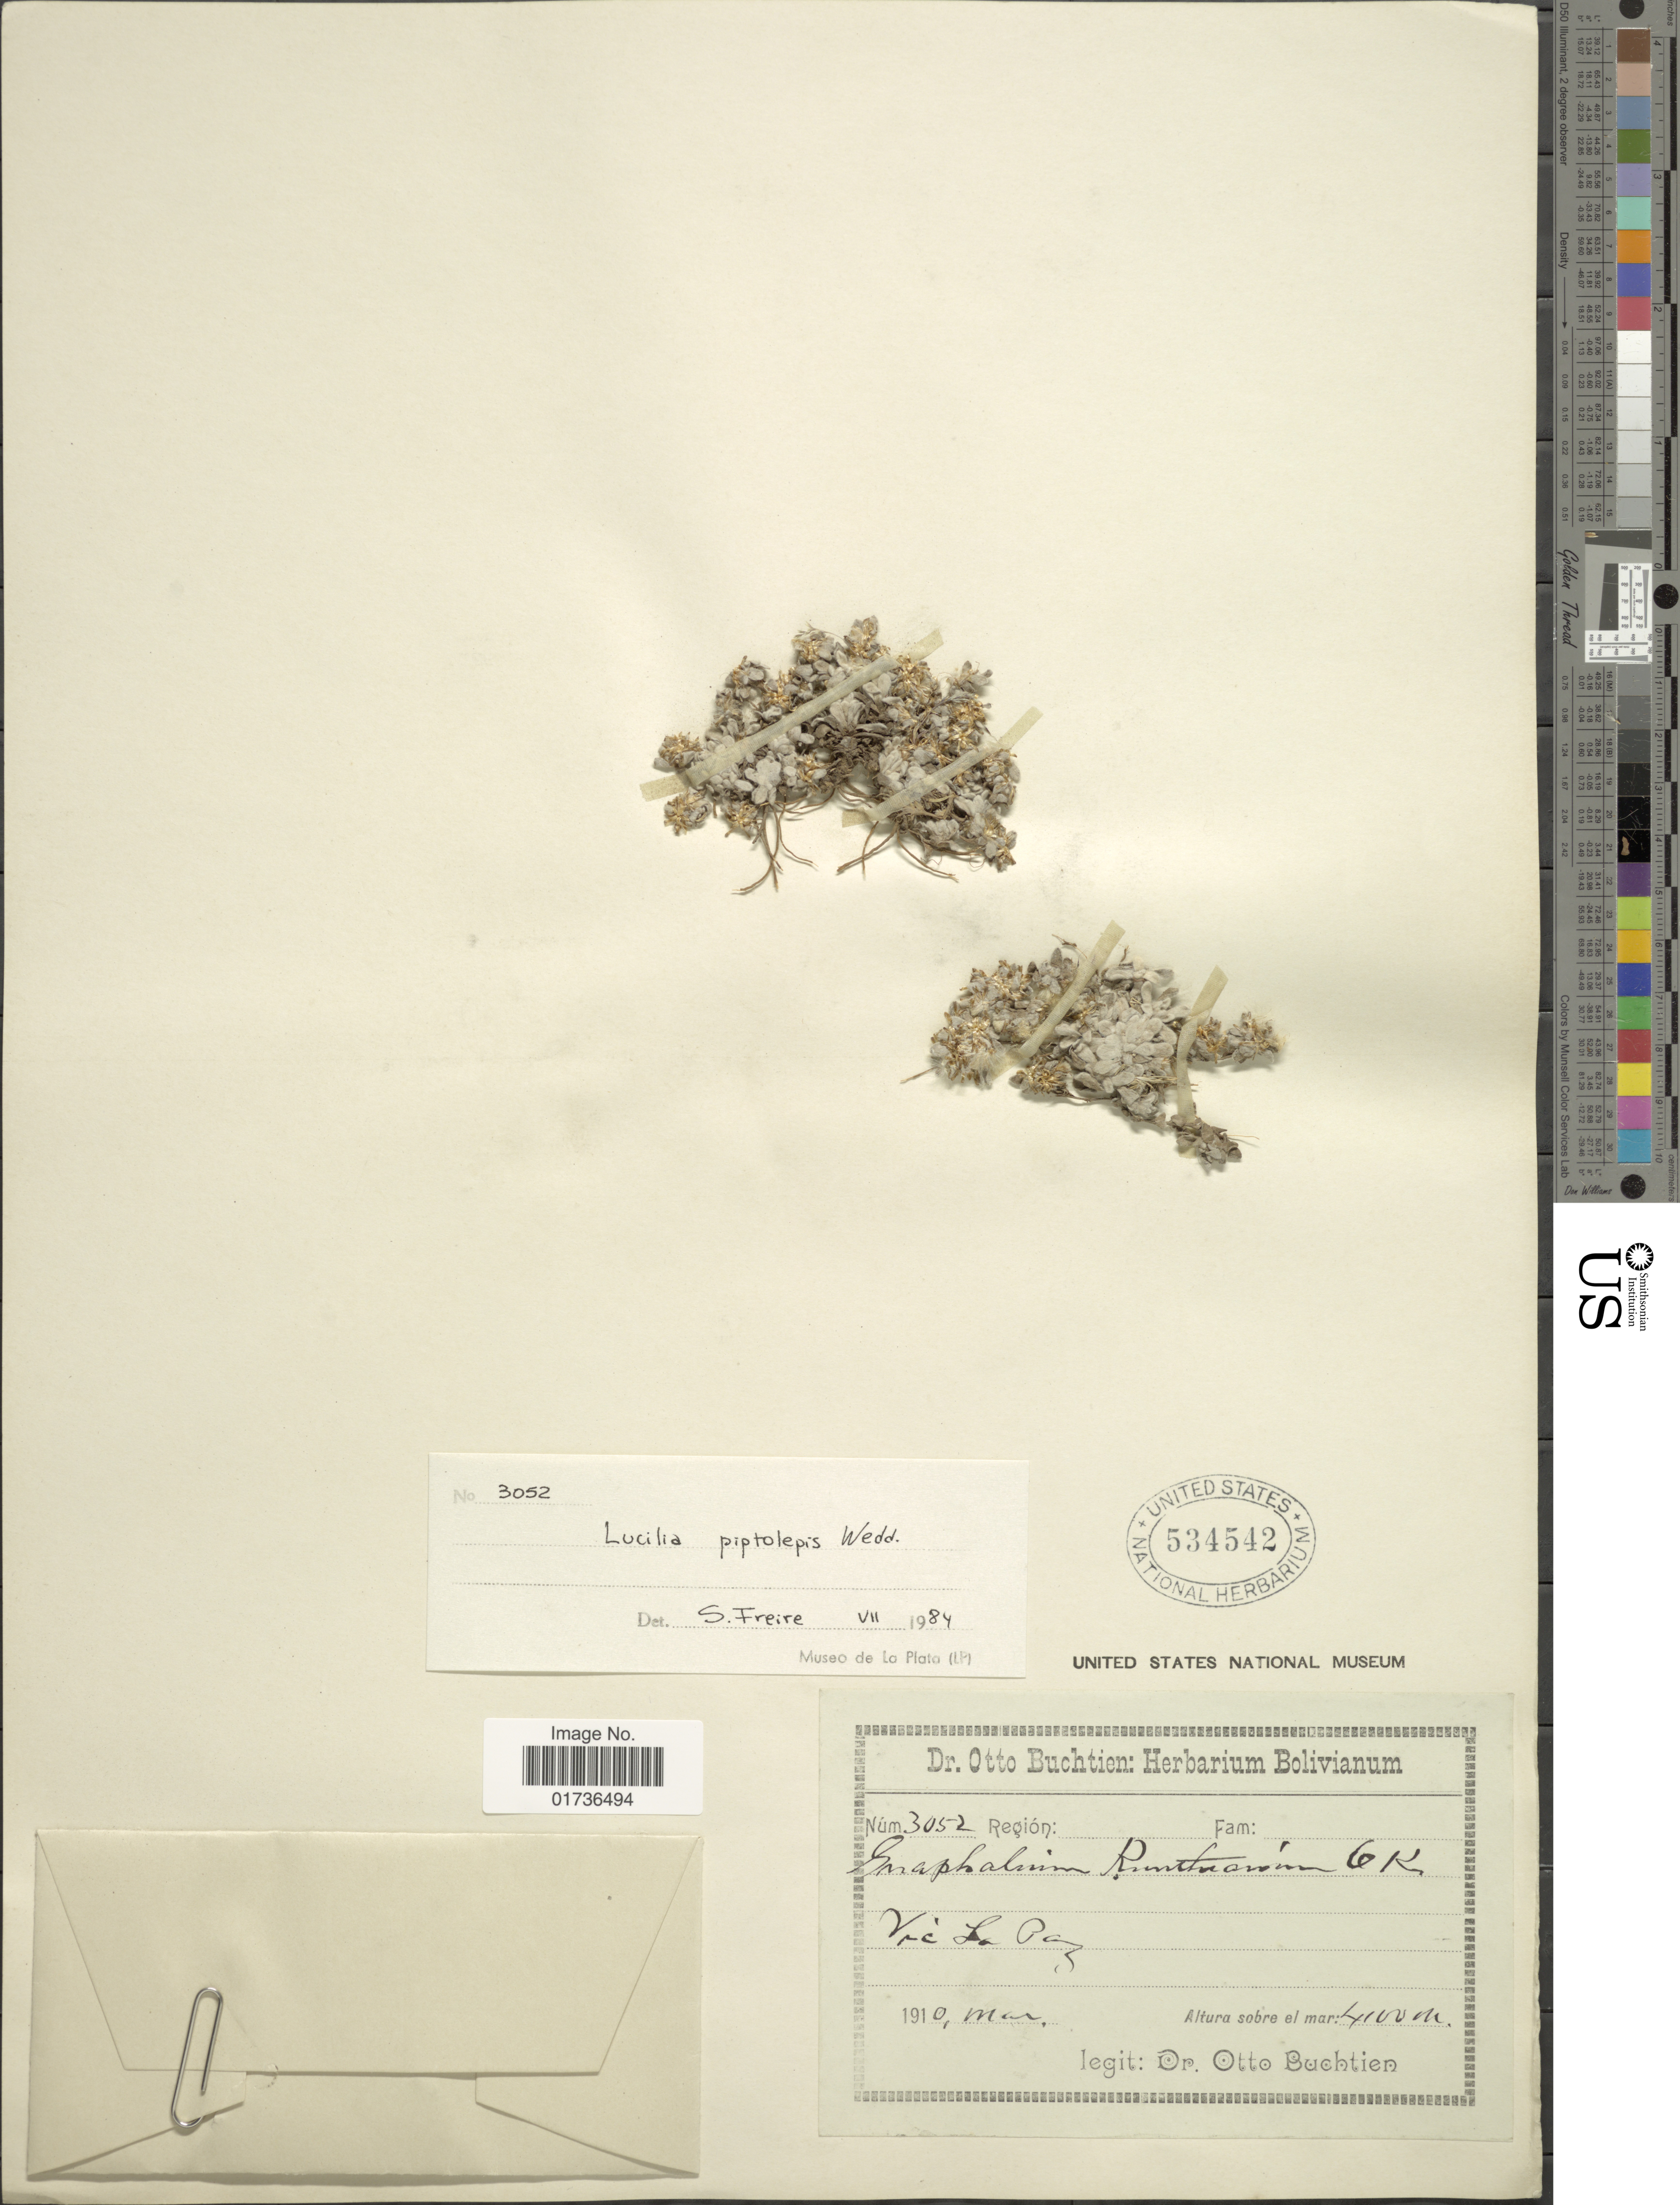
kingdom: Plantae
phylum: Tracheophyta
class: Magnoliopsida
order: Asterales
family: Asteraceae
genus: Mniodes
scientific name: Mniodes piptolepis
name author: (Wedd.) S.E. Freire et al.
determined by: Dillon, M. O.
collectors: O. Buchtien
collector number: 3052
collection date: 1910-03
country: Bolivia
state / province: La Paz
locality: Vic La Paz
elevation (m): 4100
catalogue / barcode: US 534542